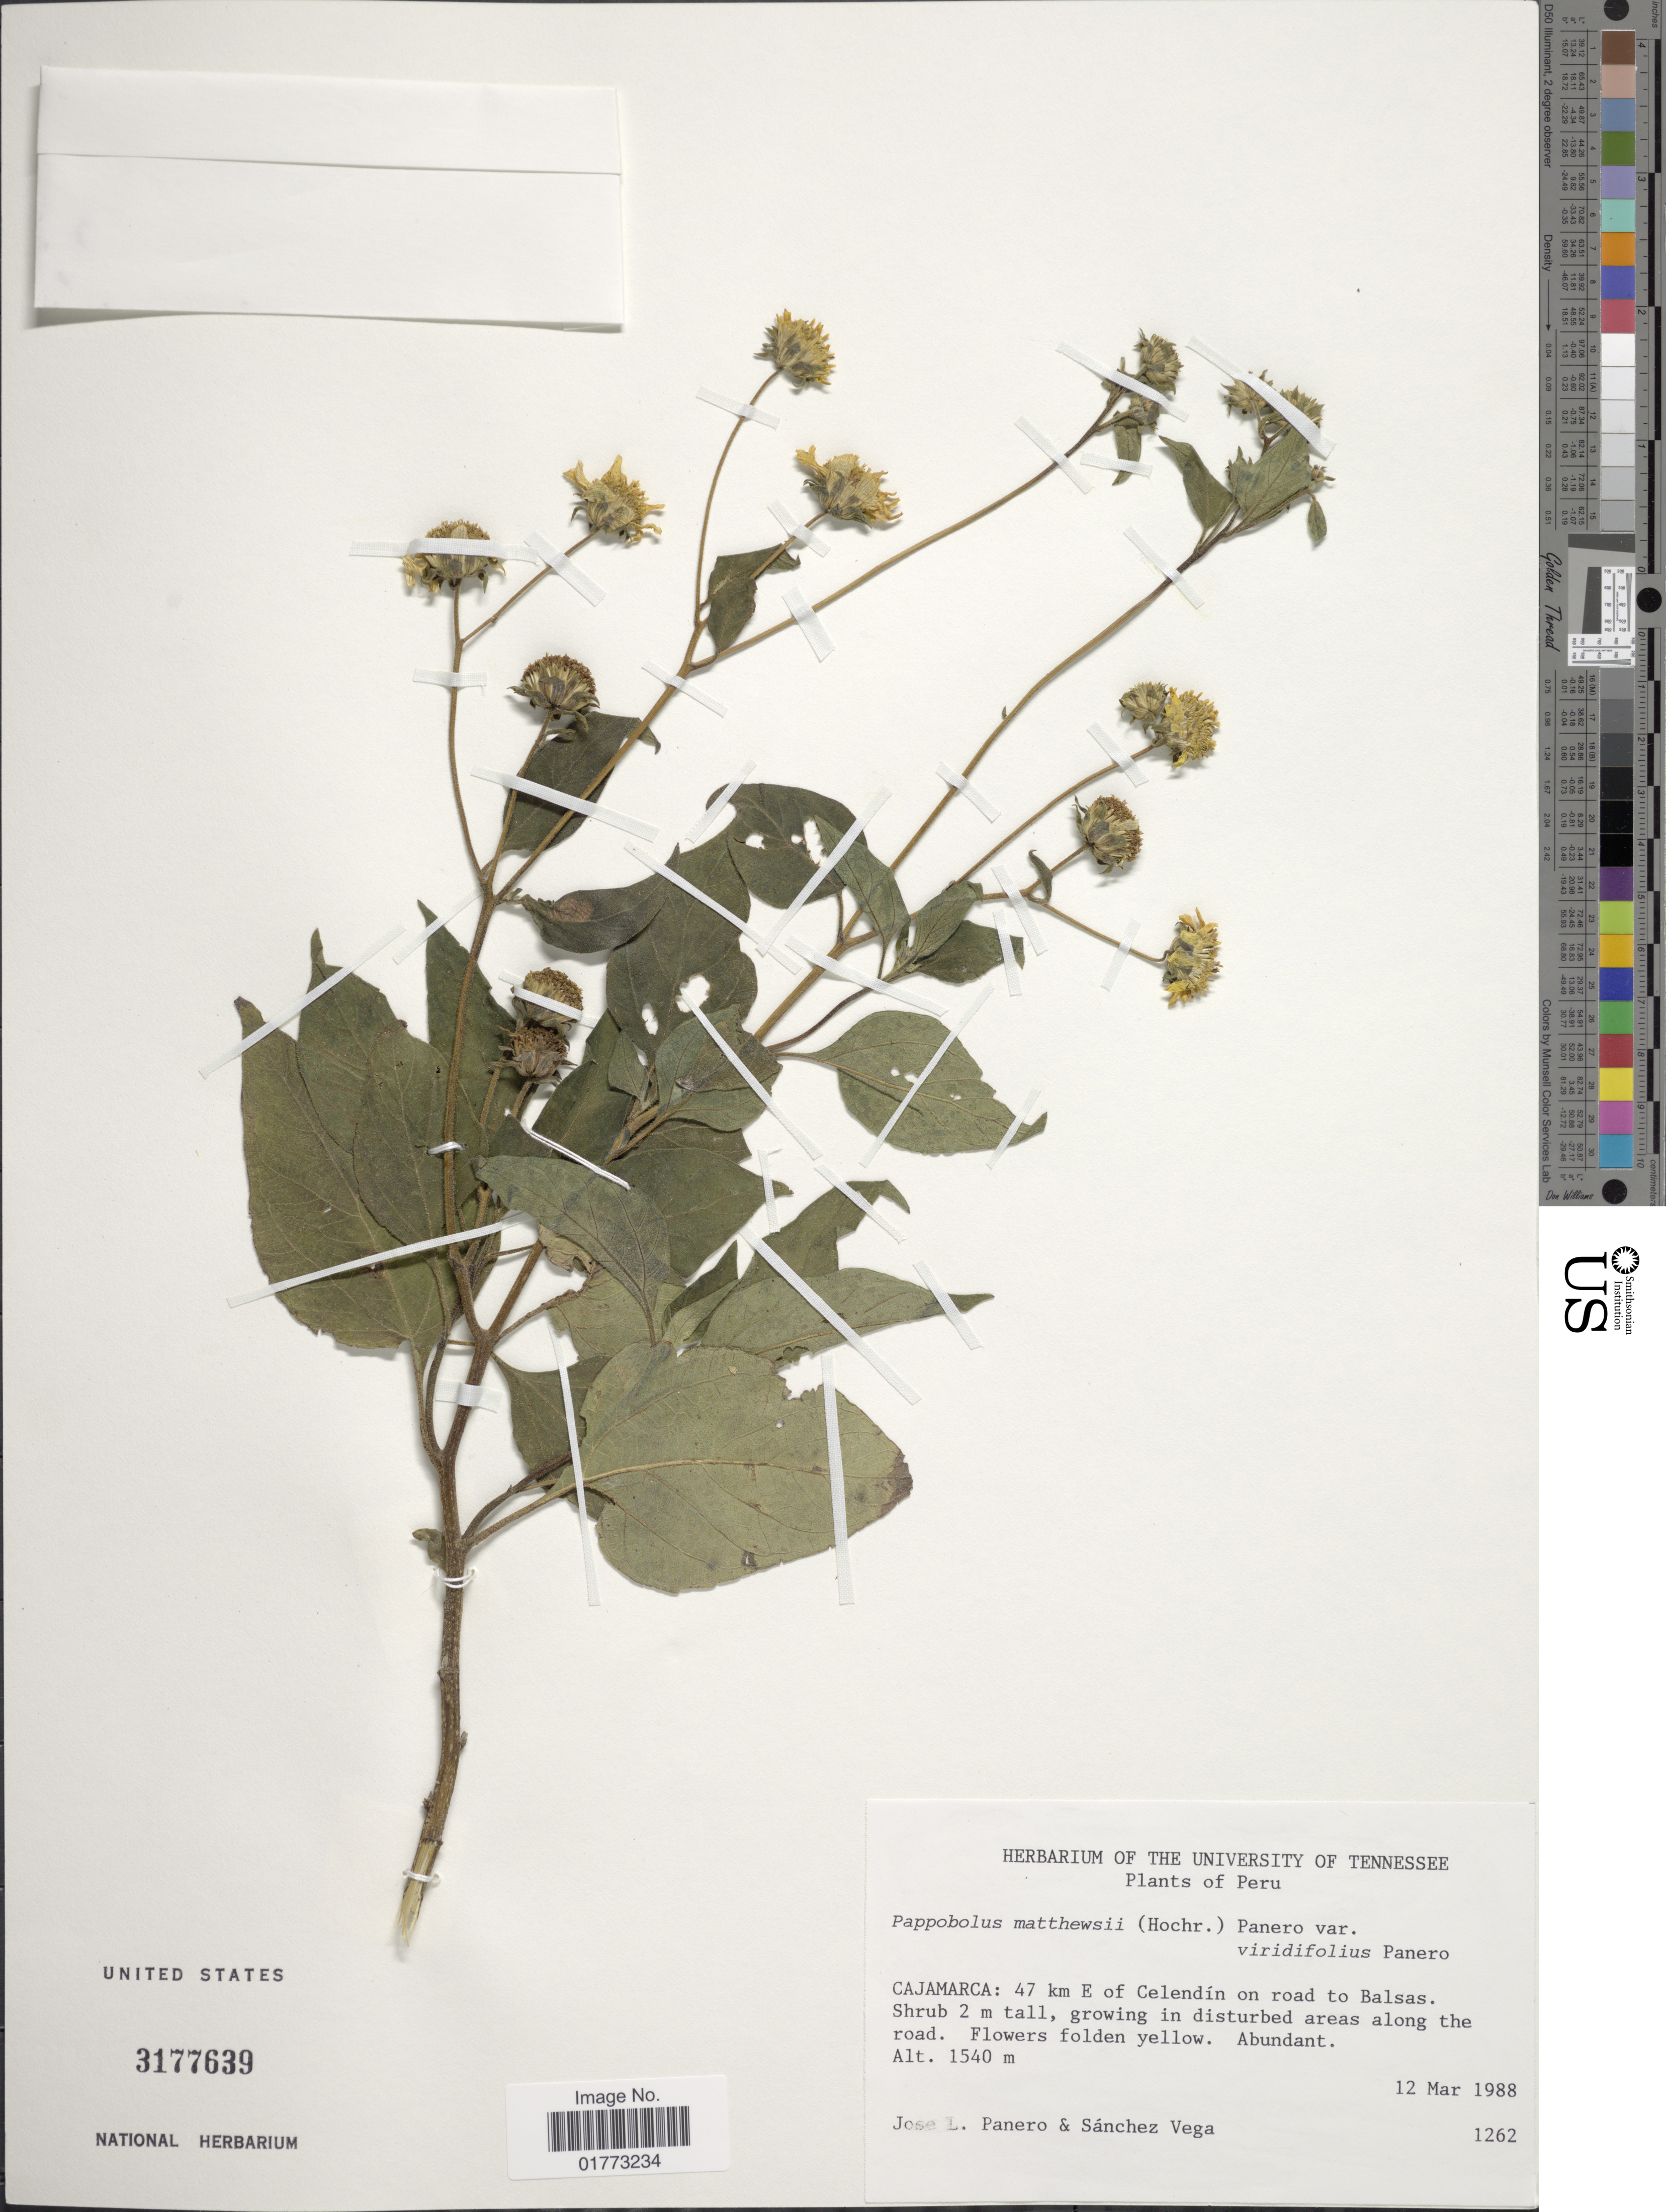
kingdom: Plantae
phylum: Tracheophyta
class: Magnoliopsida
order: Asterales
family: Asteraceae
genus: Pappobolus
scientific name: Pappobolus matthewsii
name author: (Hochr.) Panero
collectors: J. L. Panero & Sanchez Vega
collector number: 1262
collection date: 1988-03-12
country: Peru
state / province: Cajamarca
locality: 47 km E of Celendin on road to Balsas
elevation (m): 1540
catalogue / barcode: US 3177639